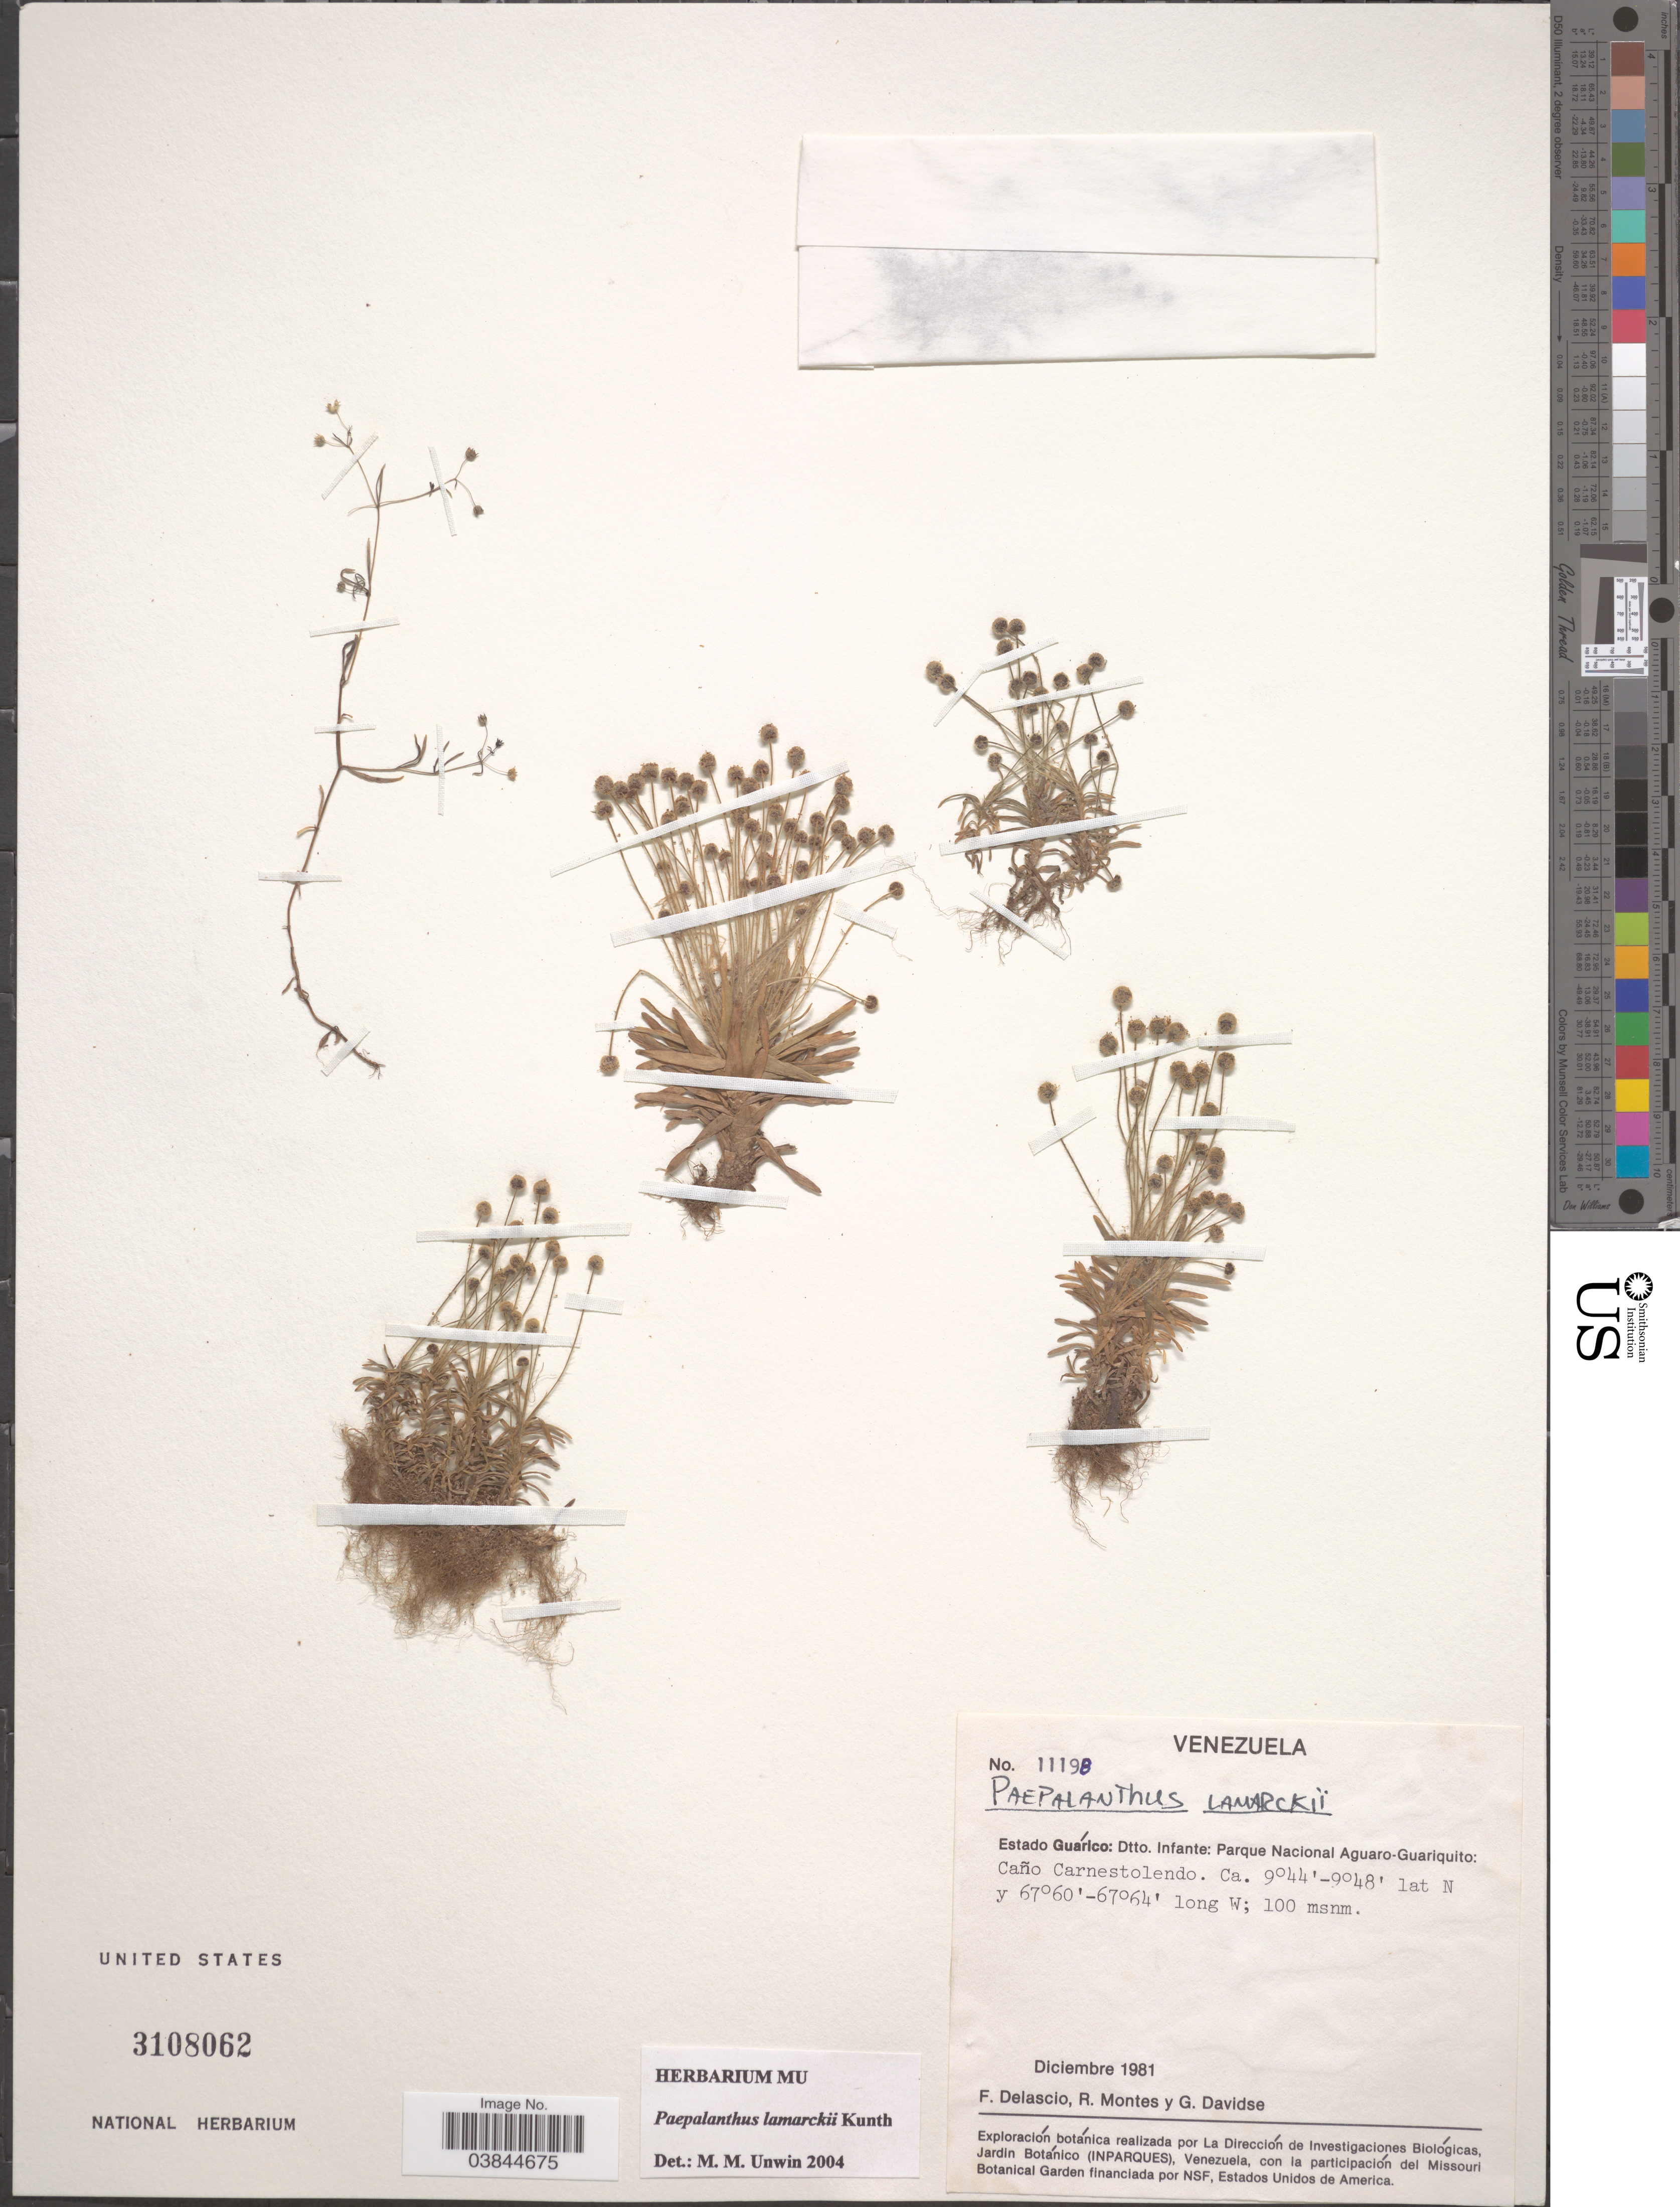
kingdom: Plantae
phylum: Tracheophyta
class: Liliopsida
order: Poales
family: Eriocaulaceae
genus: Paepalanthus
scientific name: Paepalanthus lamarckii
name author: Kunth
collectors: F. Delascio C., R. Montes & G. Davidse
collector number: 11198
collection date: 1981-12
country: Venezuela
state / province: Guarico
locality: Dtto. Infante: Parque Nacional Aguaro-Guariquito: Caño Carnestolendo.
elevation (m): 100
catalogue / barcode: US 3108062